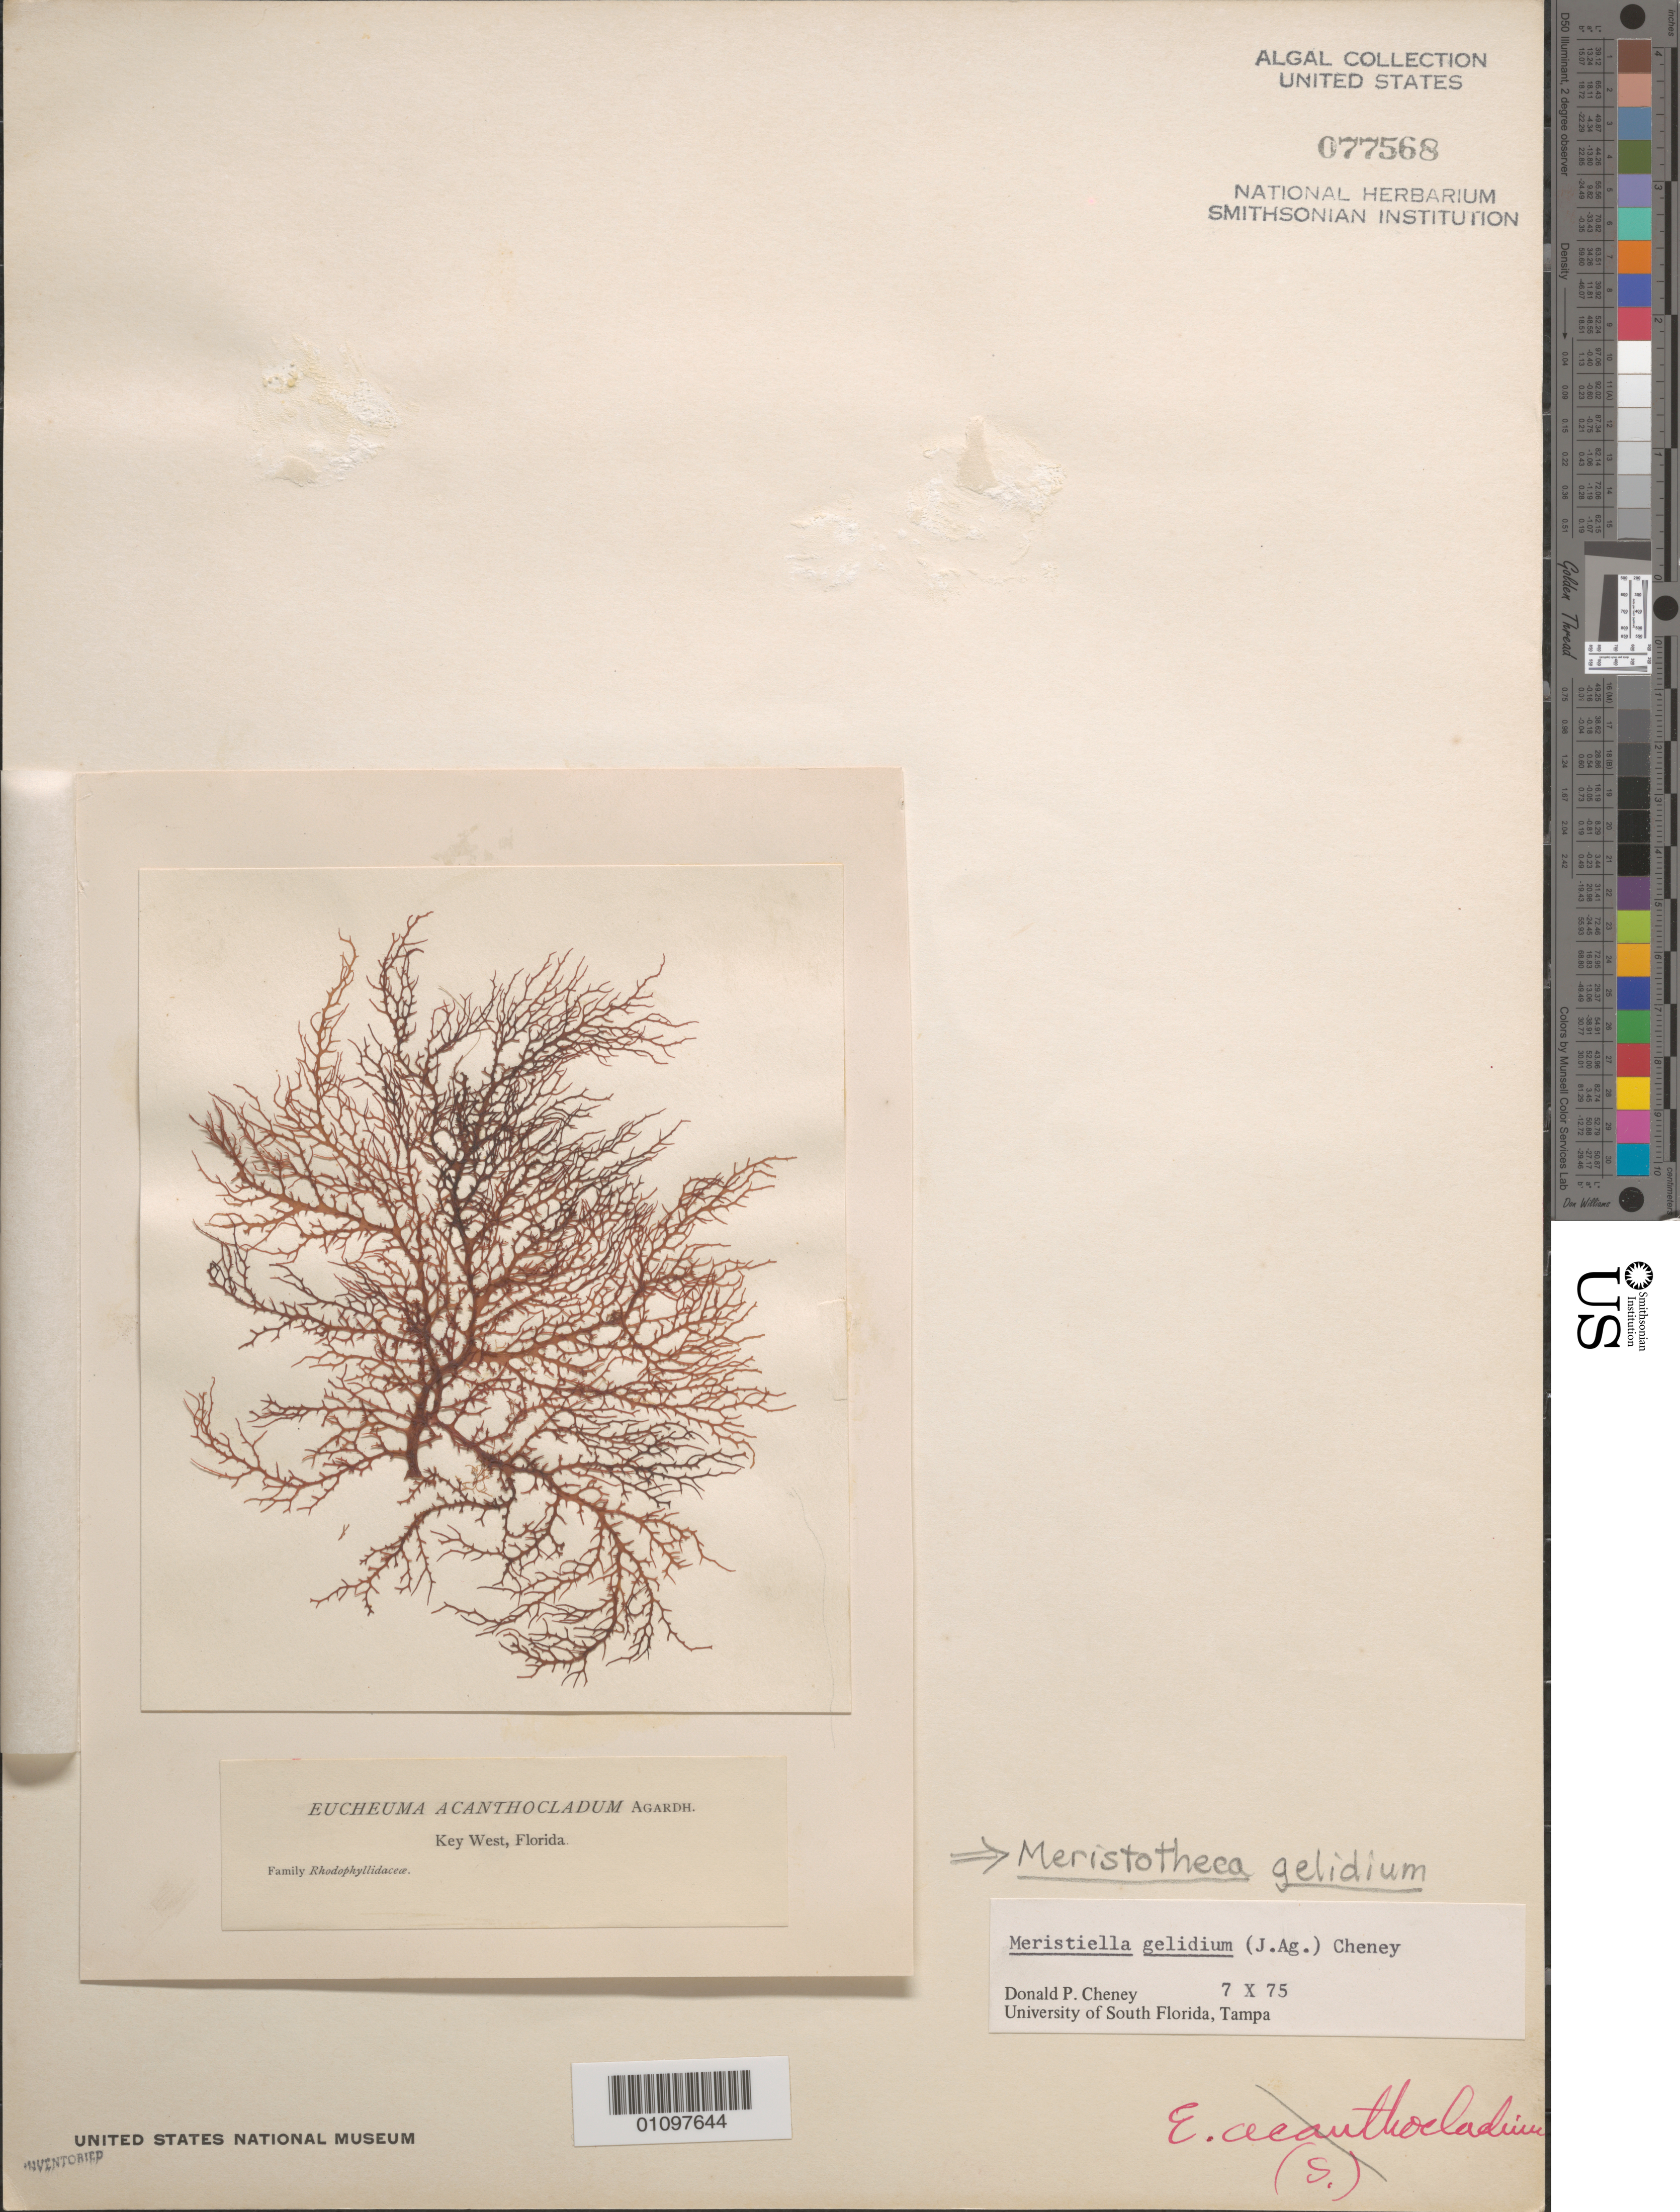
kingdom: Plantae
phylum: Rhodophyta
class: Florideophyceae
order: Gigartinales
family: Solieriaceae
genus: Meristotheca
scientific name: Meristotheca gelidium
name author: (J. Agardh) E.J. Faye & Masuda in E.J. Faye et al.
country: United States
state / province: Florida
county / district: Monroe County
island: Key West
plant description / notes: Det. by D.P. Cheney as Meristiella gelidium; genus unpublished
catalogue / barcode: US 77568